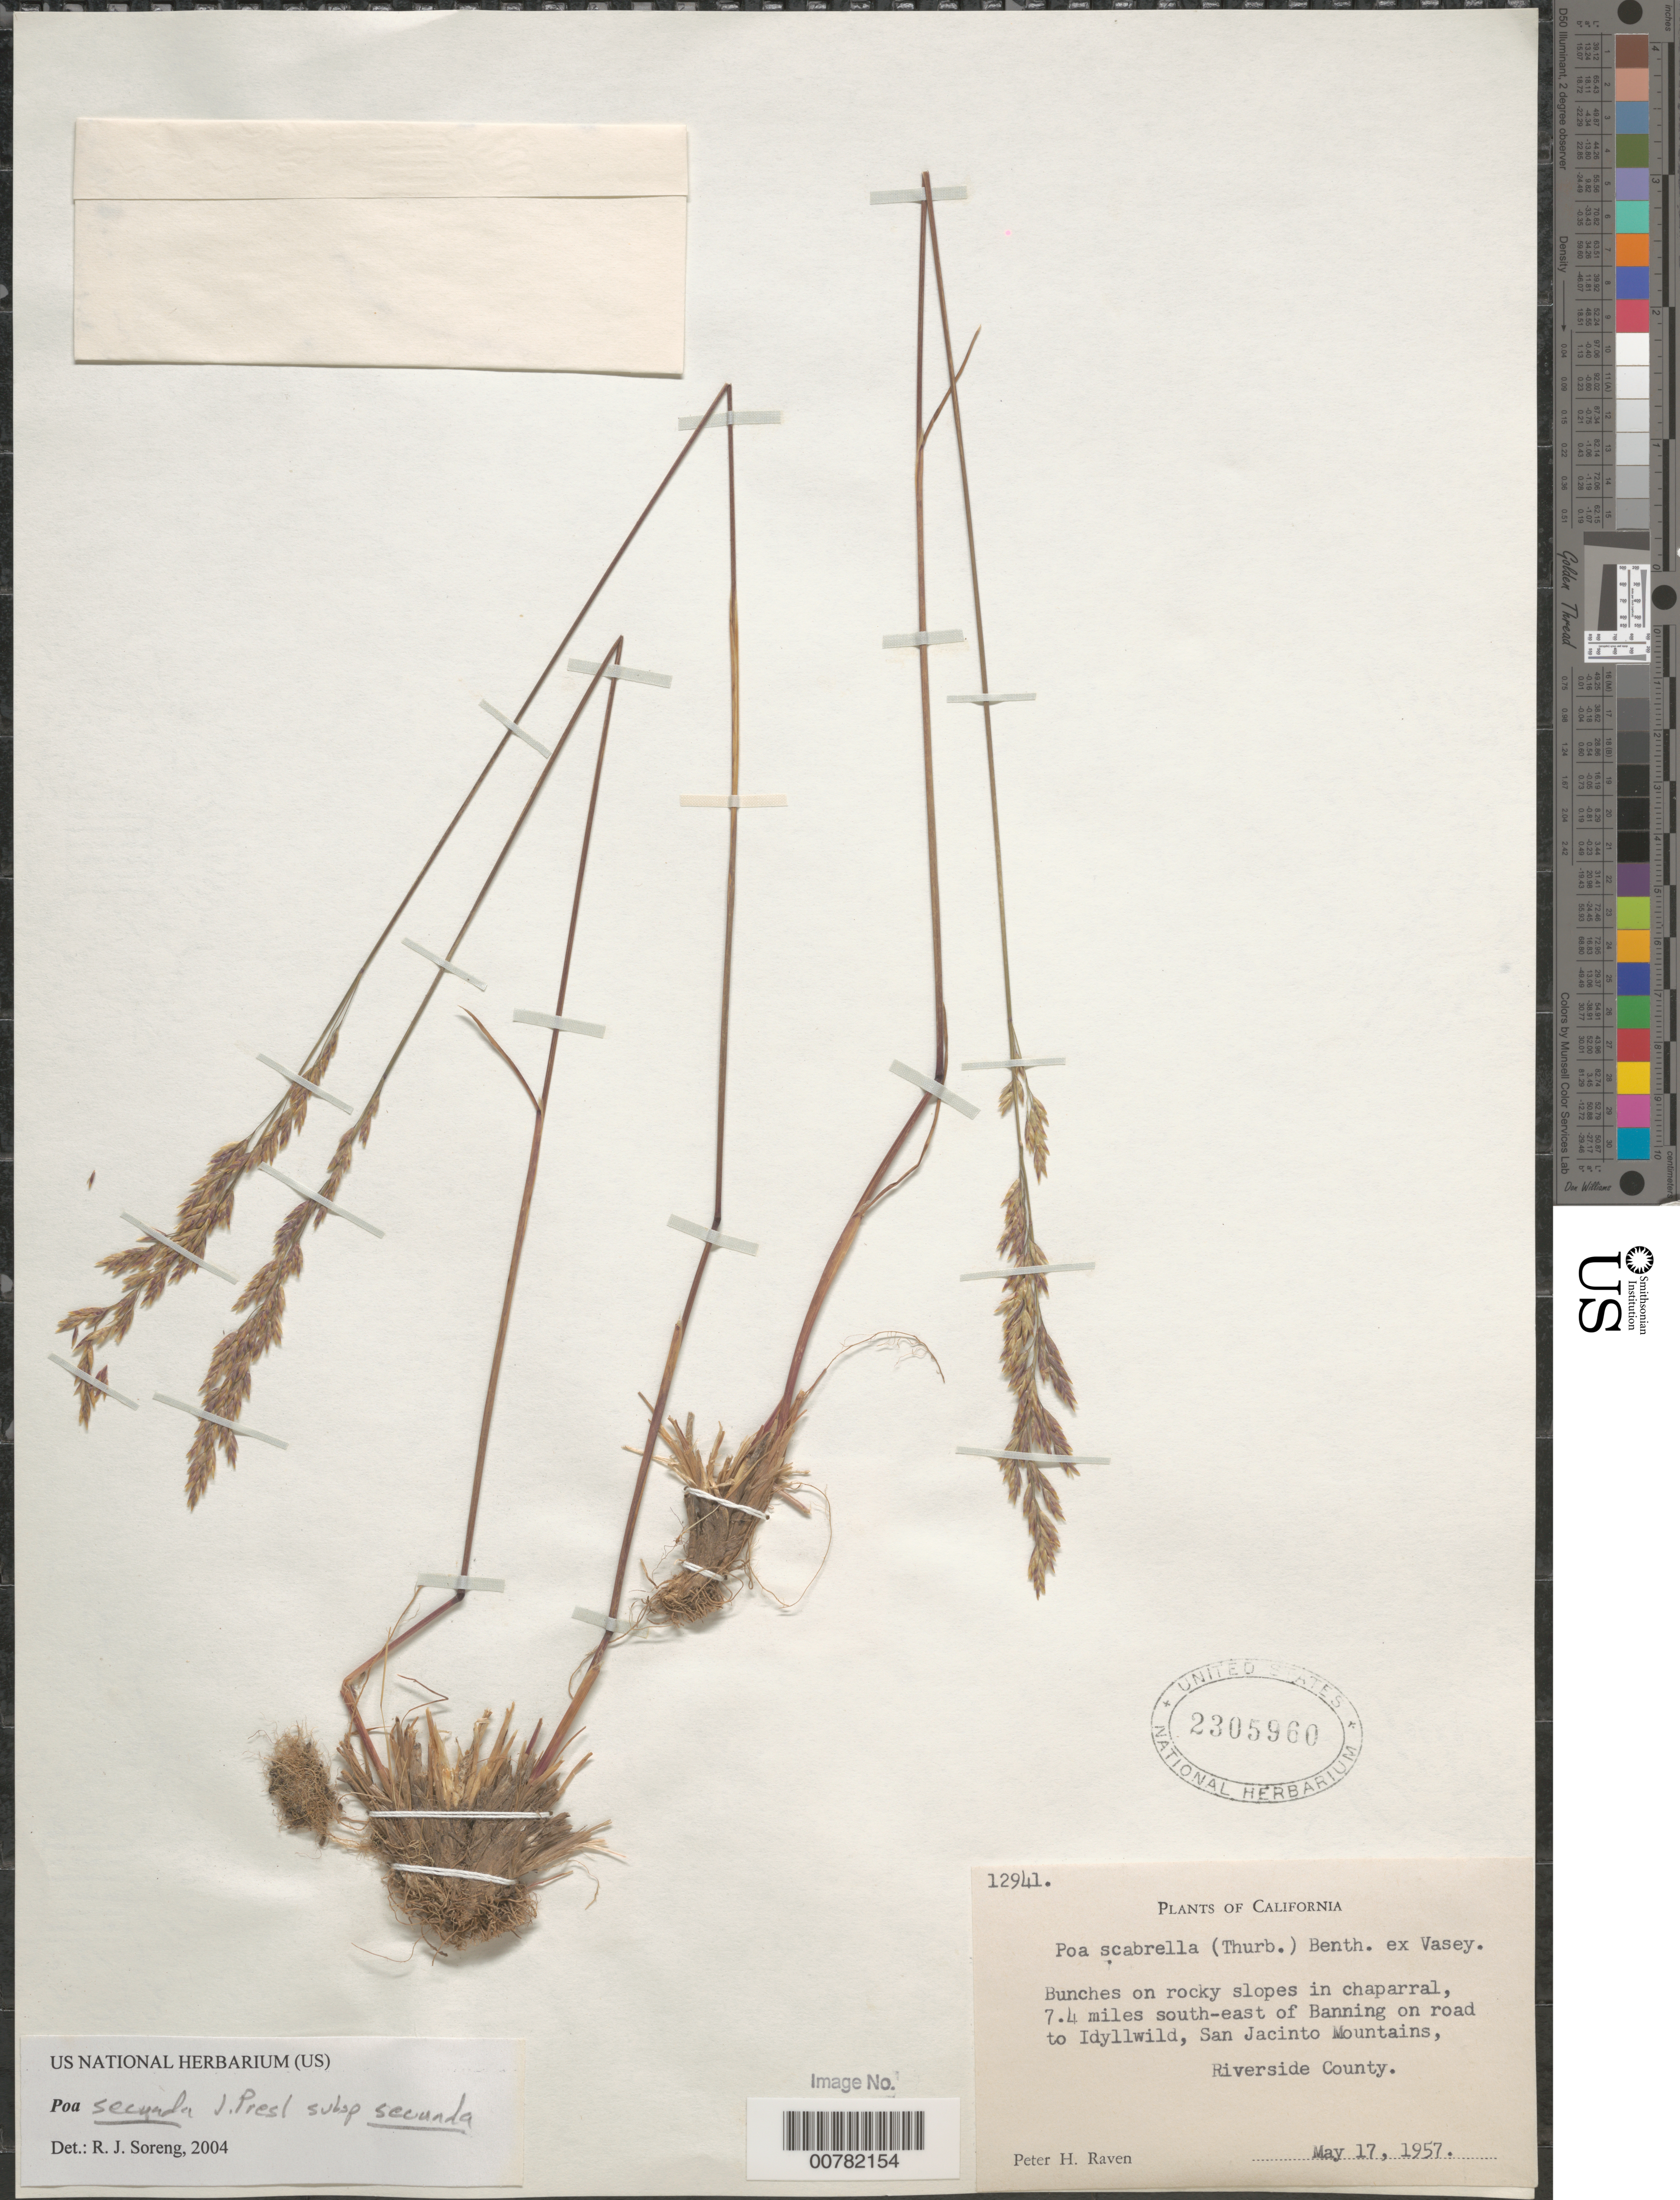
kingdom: Plantae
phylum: Tracheophyta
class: Liliopsida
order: Poales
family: Poaceae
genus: Poa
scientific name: Poa secunda subsp. secunda var. secunda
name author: J. Presl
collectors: P. Raven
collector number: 12941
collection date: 1957-05-17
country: United States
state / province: California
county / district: Riverside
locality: Bunches on rocky slopes in chaparral, 7.4 miles south-east of Banning on road to Idyllwild, San Jacinto Mountains, Riverside County.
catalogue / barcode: US 2305960